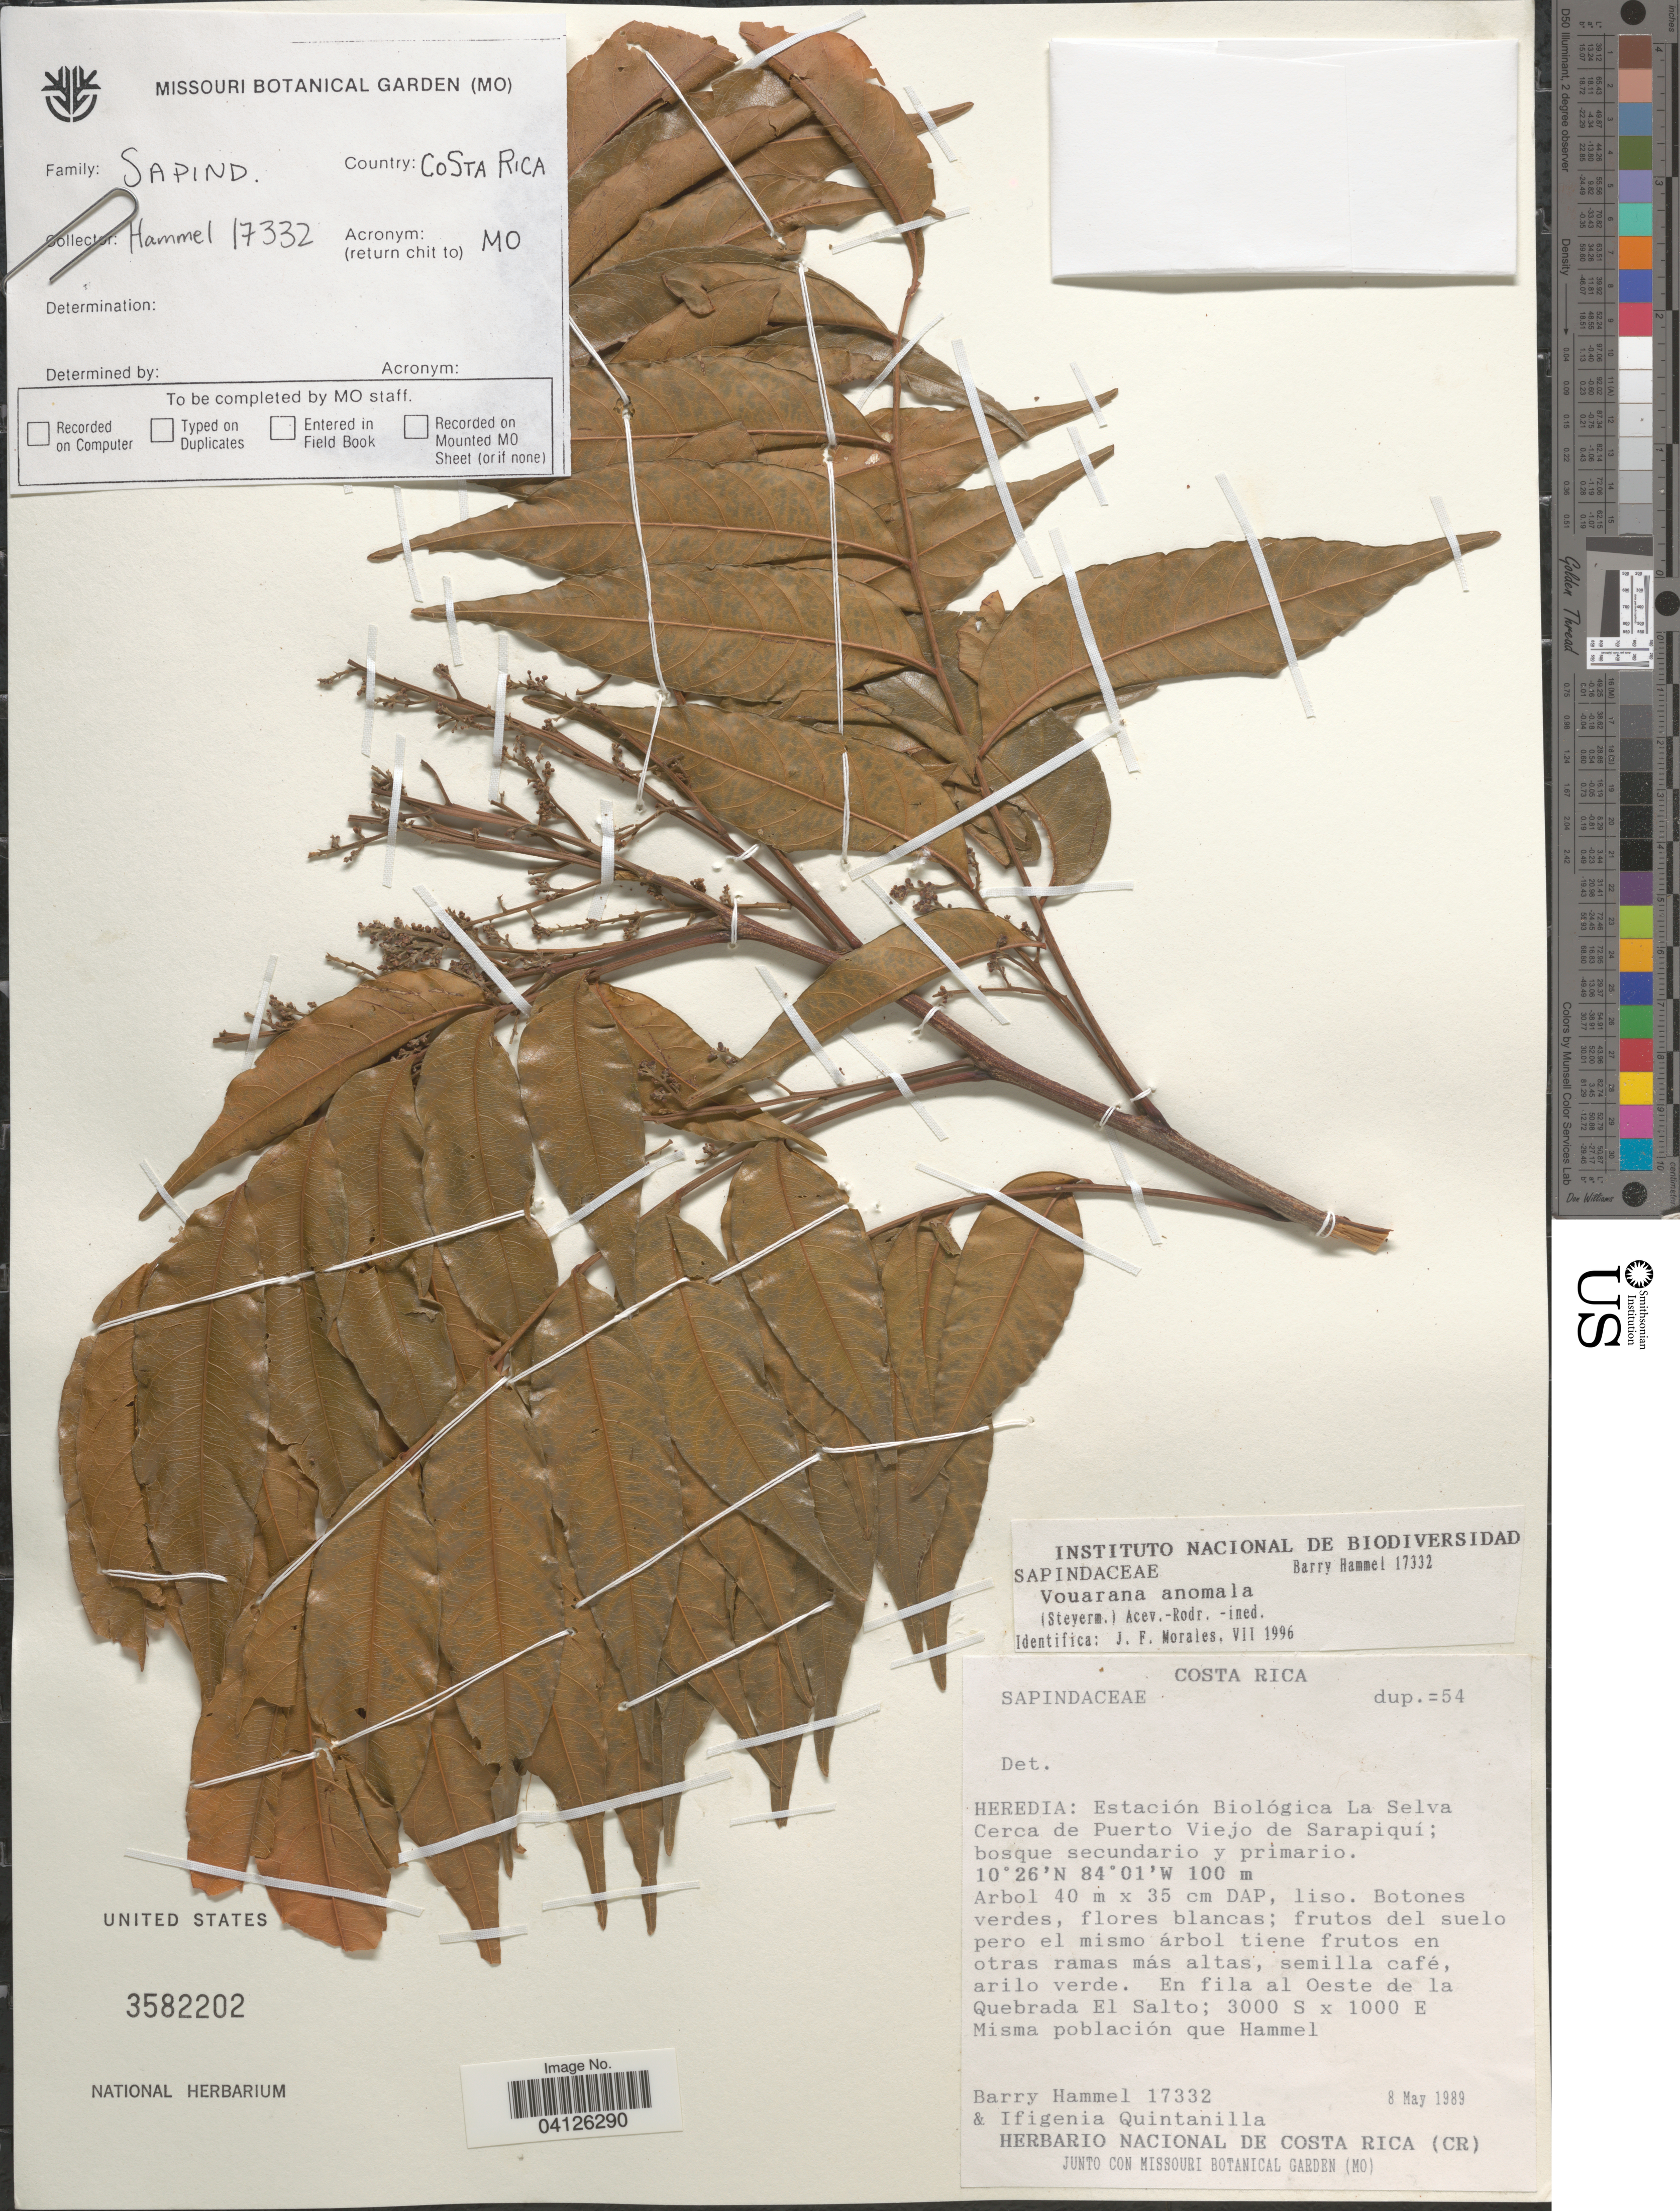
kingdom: Plantae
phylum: Tracheophyta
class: Magnoliopsida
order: Sapindales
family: Sapindaceae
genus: Vouarana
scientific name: Vouarana anomala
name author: (Steyerm.) Acev.-Rodr.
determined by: Acevedo-Rodriguez, P., (US), Smithsonian Institution - National Museum of Natural History (UNITED STATES)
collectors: B. Hammel & I. Quintanilla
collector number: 17332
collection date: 1989-05-08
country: Costa Rica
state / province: Heredia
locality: Estación Biológica La Selva Cerca de Puerto Viejo de Sarapiqui.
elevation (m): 100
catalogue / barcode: US 3582202